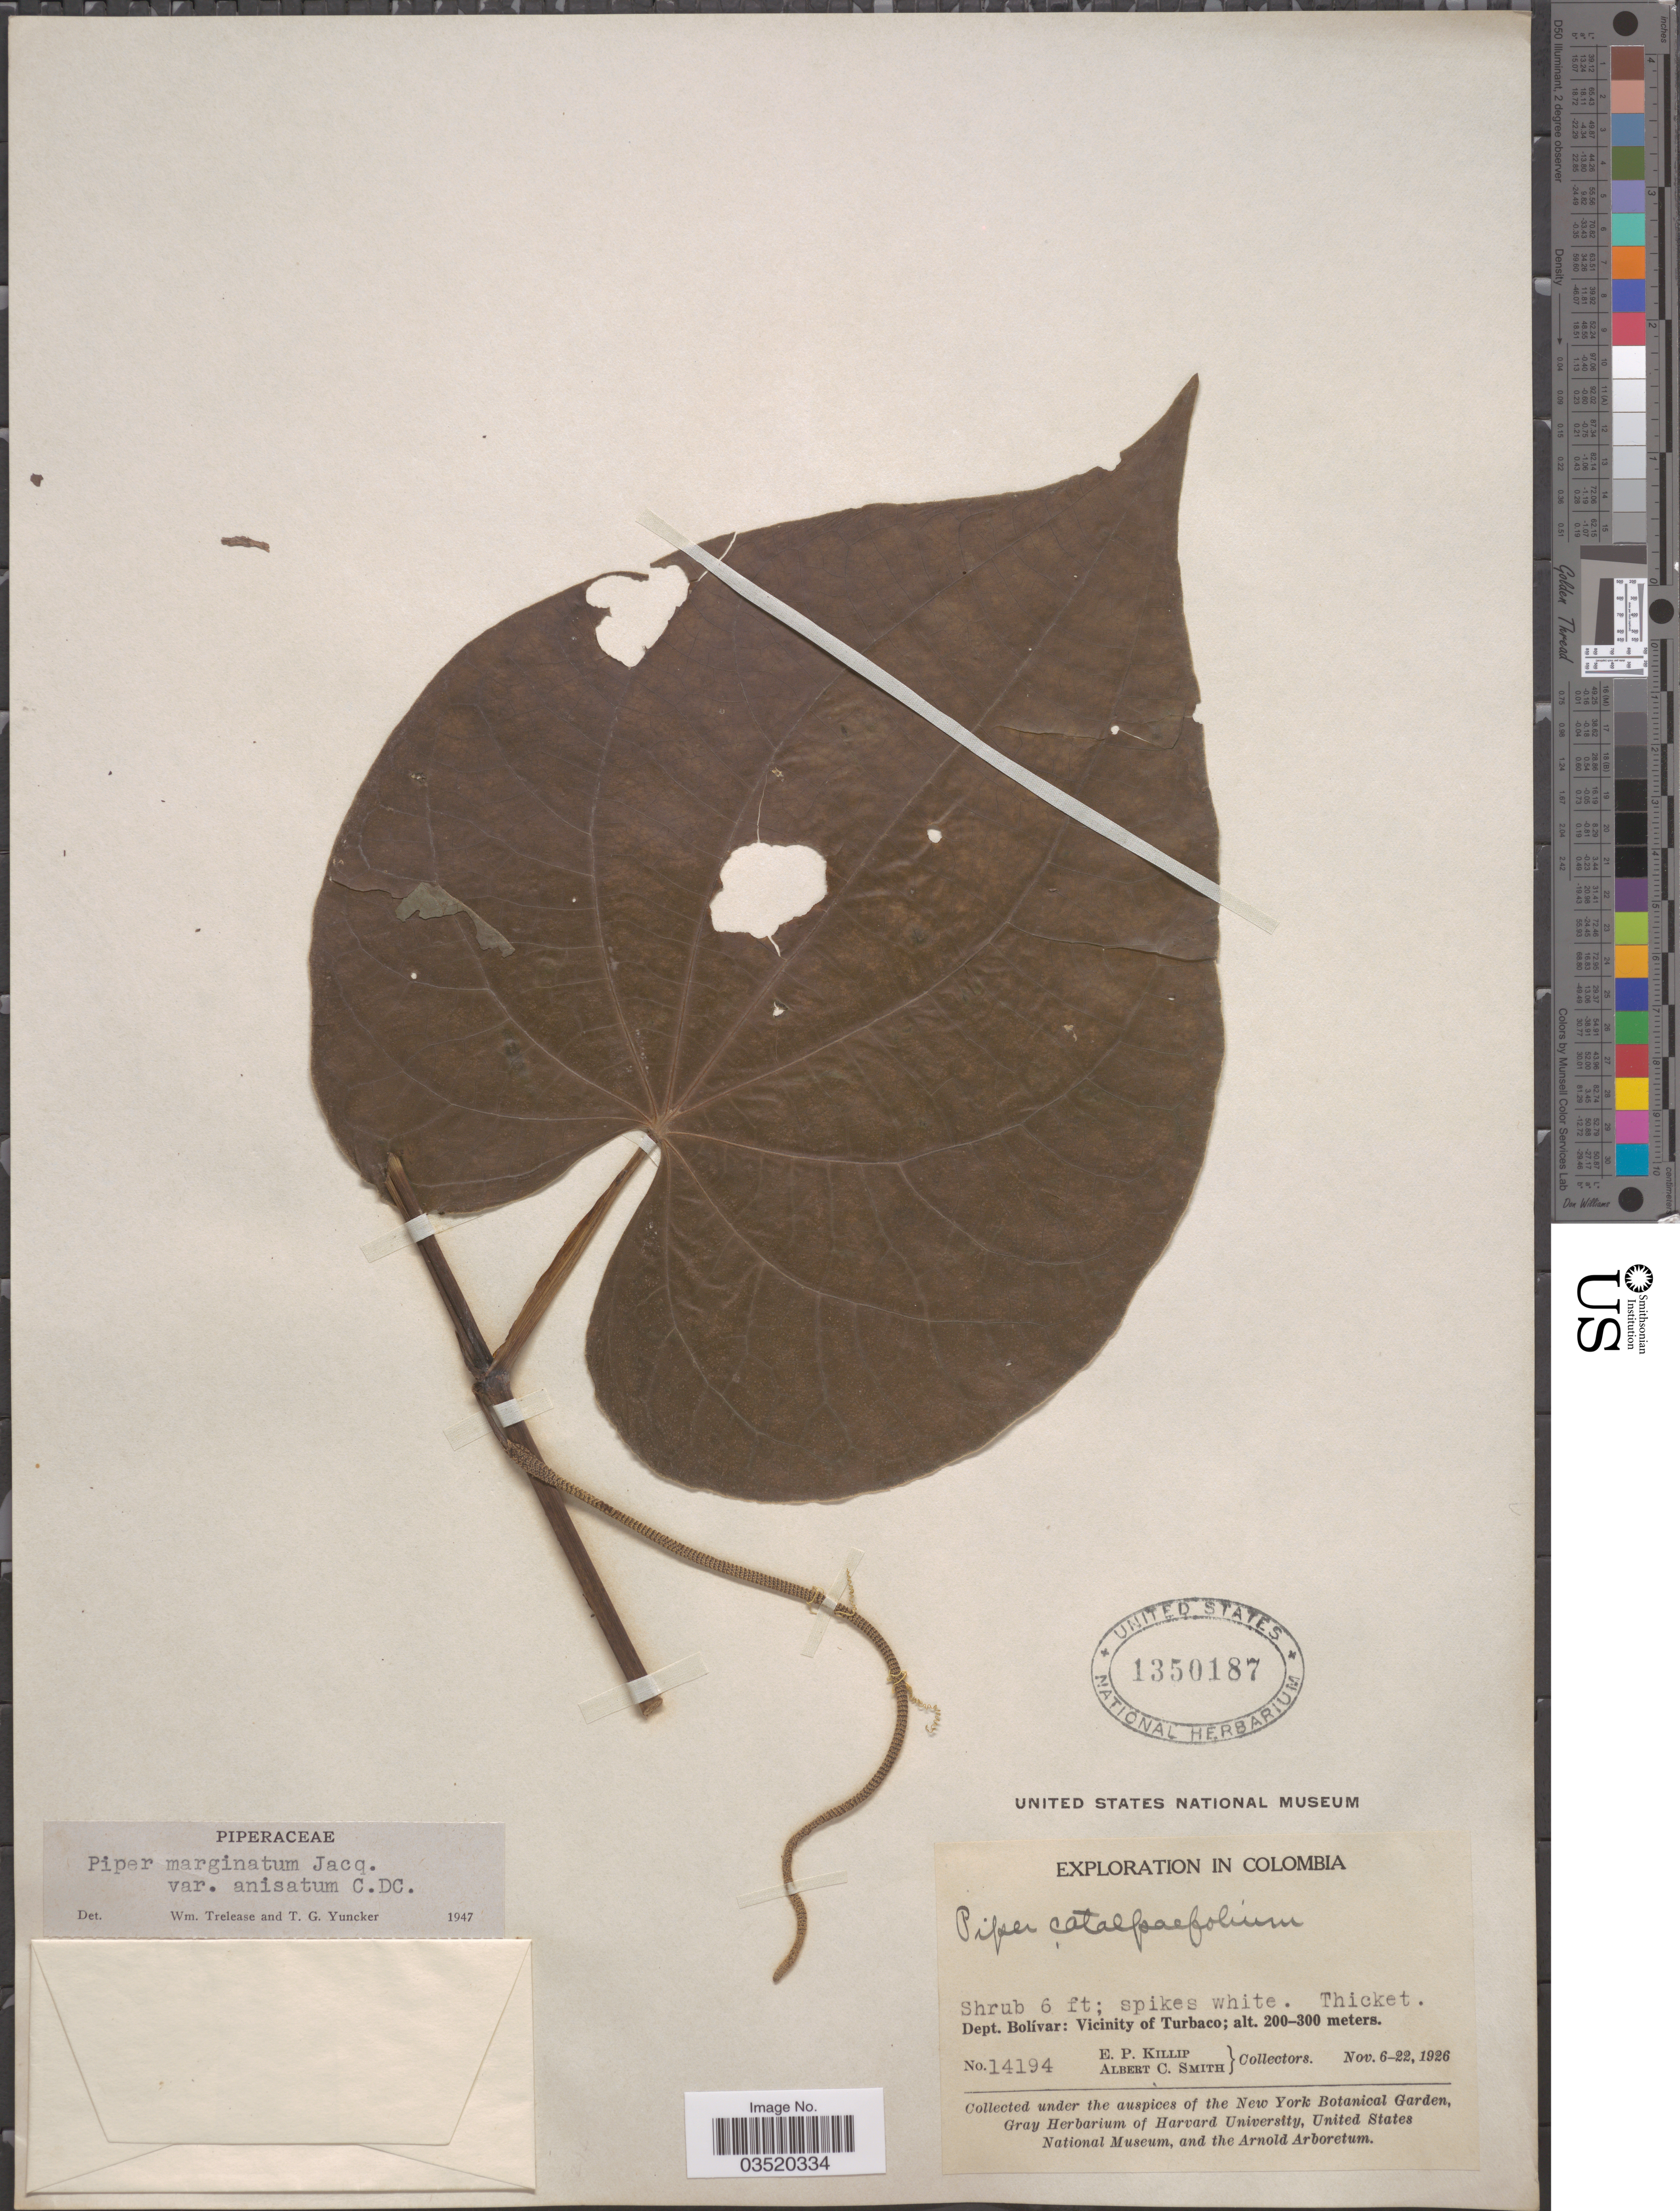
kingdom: Plantae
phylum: Tracheophyta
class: Magnoliopsida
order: Piperales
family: Piperaceae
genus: Piper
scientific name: Piper marginatum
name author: Jacq.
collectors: E. P. Killip & A. C. Smith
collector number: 14194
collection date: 1926-11-06/1926-11-22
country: Colombia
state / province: Bolívar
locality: Dept. Bolívar: Vicinity of Turbaco.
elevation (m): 200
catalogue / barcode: US 1350187